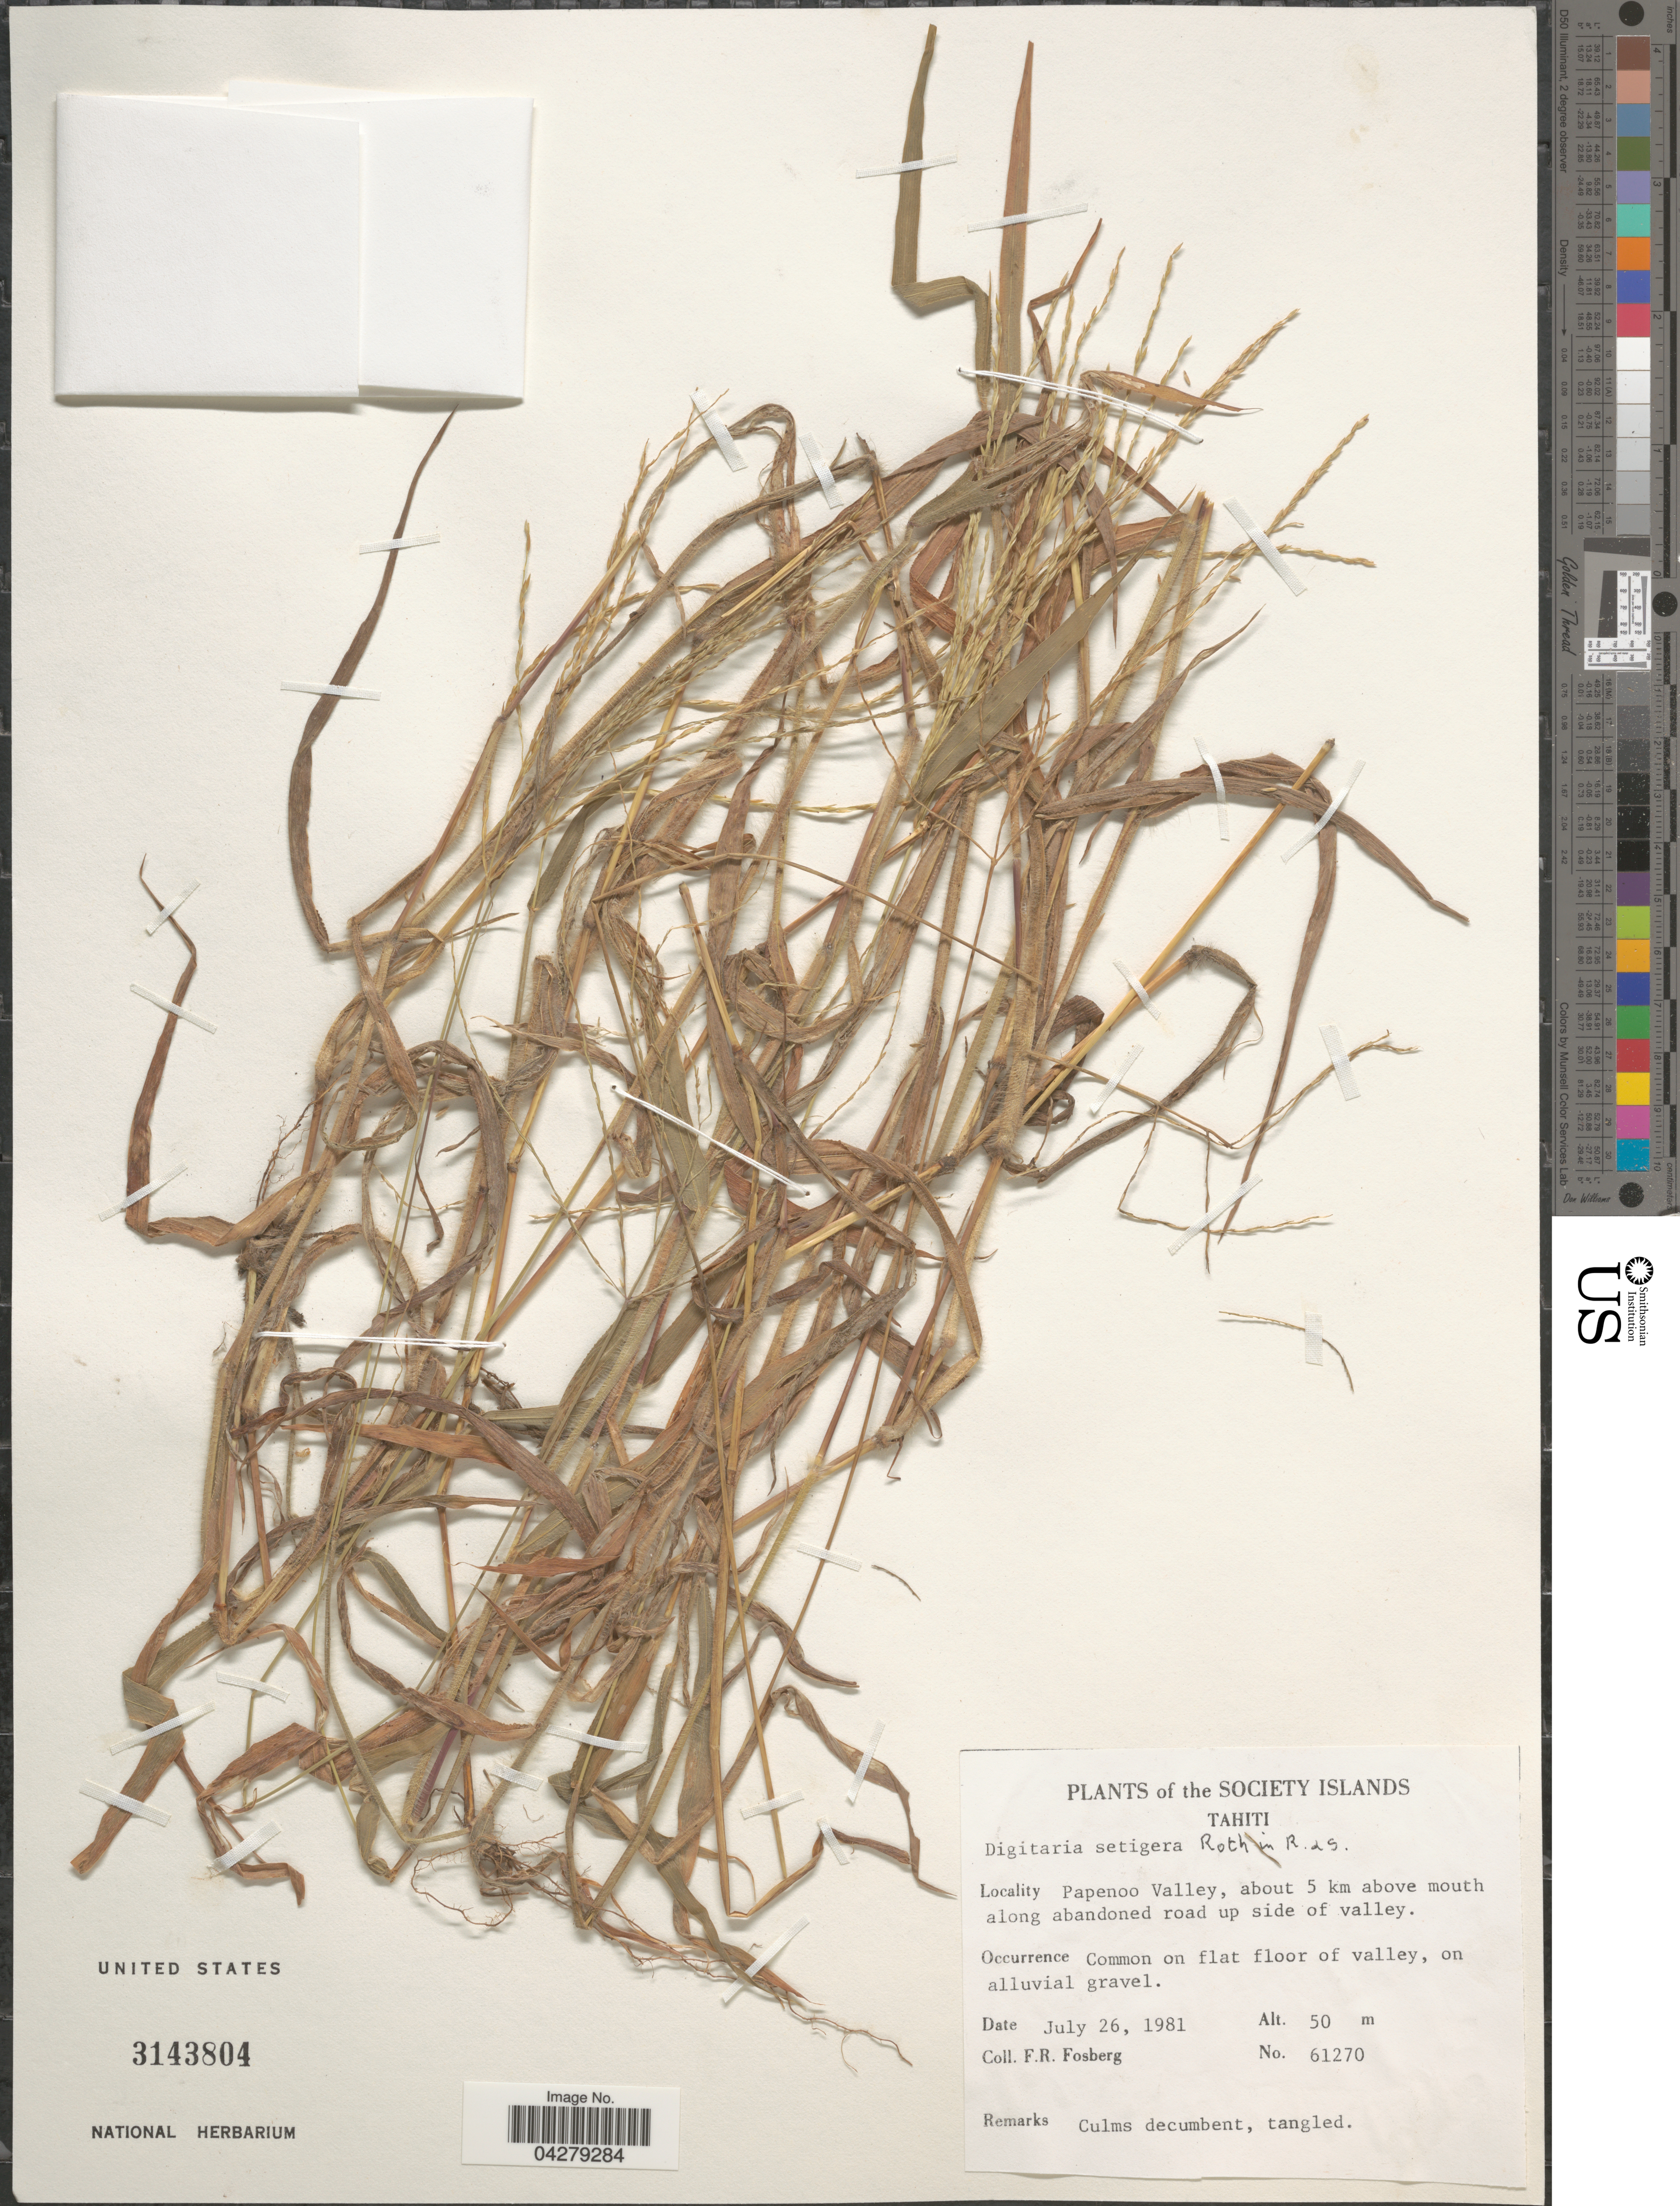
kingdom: Plantae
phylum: Tracheophyta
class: Liliopsida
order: Poales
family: Poaceae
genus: Digitaria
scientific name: Digitaria setigera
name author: Roth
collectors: F. R. Fosberg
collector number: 61270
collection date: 1981-07-26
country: French Polynesia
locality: The Society Islands. Tahiti. Papenoo Valley, about 5 km above mouth along abandoned road up side of valley.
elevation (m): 50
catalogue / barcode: US 3143804